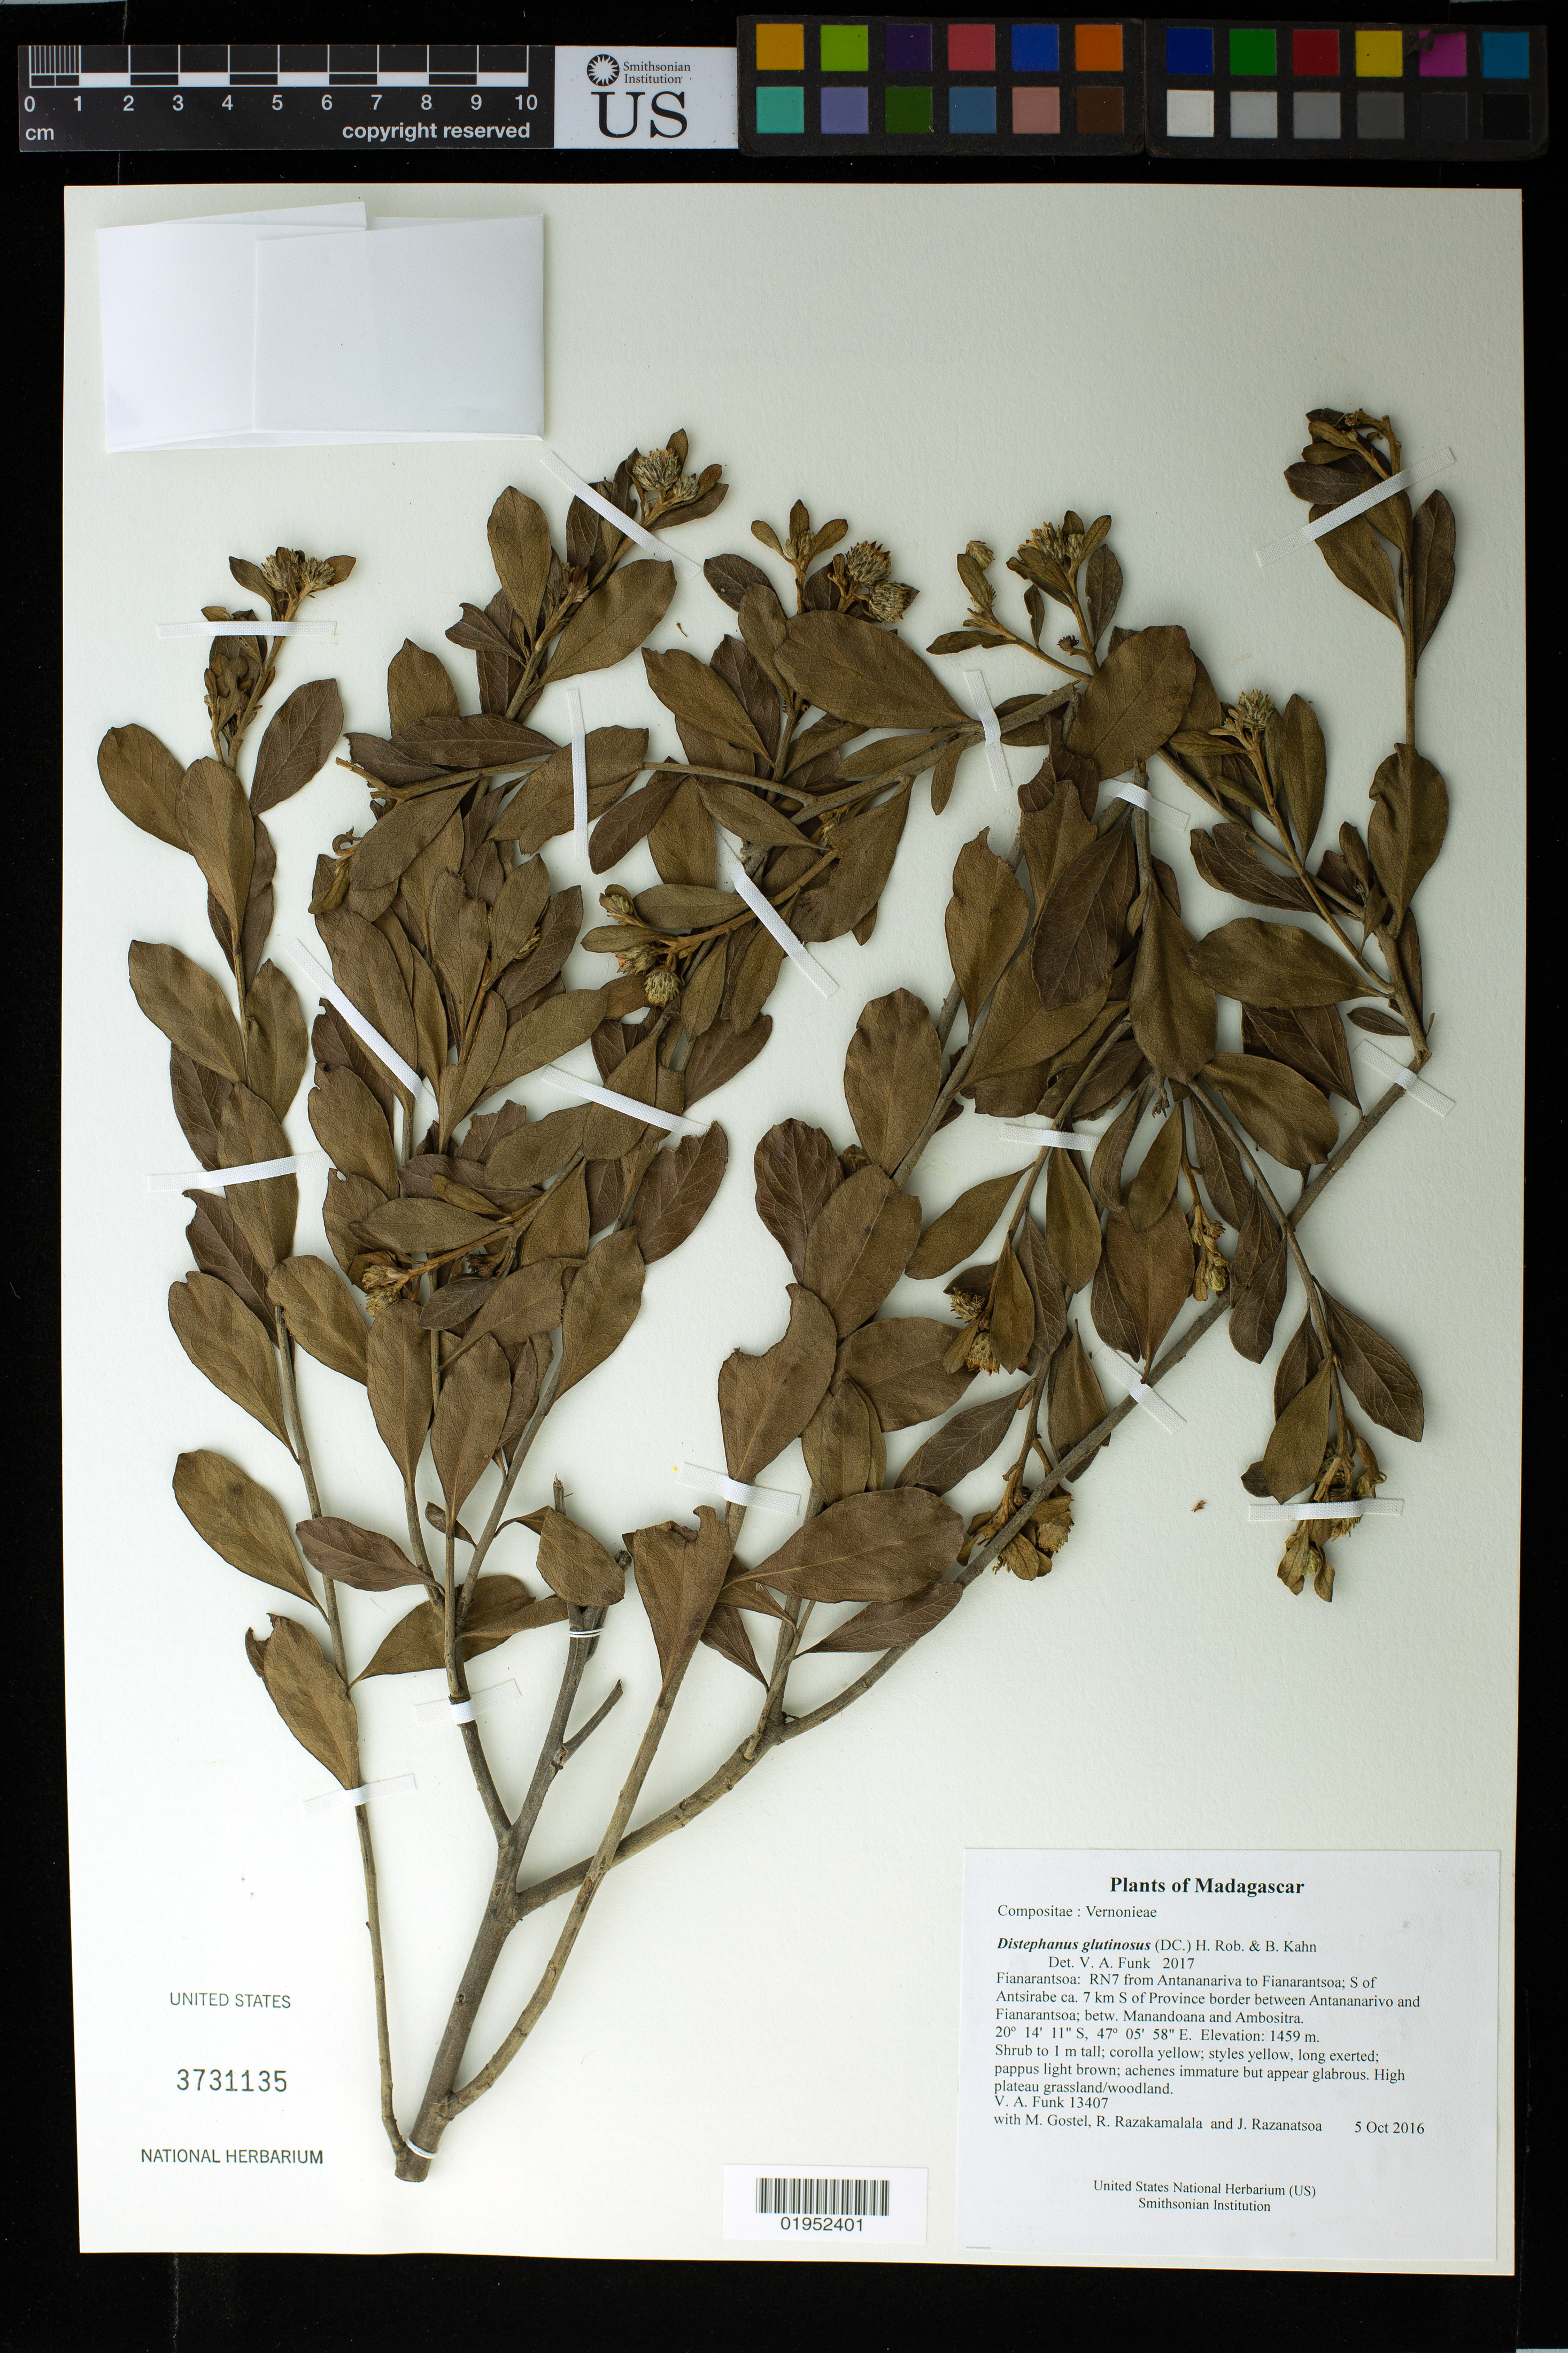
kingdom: Plantae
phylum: Tracheophyta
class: Magnoliopsida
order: Asterales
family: Asteraceae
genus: Distephanus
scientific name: Distephanus glutinosus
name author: (DC.) H. Rob. & B. Kahn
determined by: Funk, Vicki A., (BOT), Smithsonian Institution - National Museum of Natural History (UNITED STATES)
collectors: M. R. Gostel, R. Razakamalala & J. Razanatsoa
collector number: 13407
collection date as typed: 5 Oct 2016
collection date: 2016-10-05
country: Madagascar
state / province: Haute Matsiatra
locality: RN7 from Antananariva to Fianarantsoa; S of Antsirabe ca. 7 km S of Province border between Antananarivo and Fianarantsoa; betw. Manandoana and Ambositra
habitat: High plateau grassland/woodland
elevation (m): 1459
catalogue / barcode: US 3731135